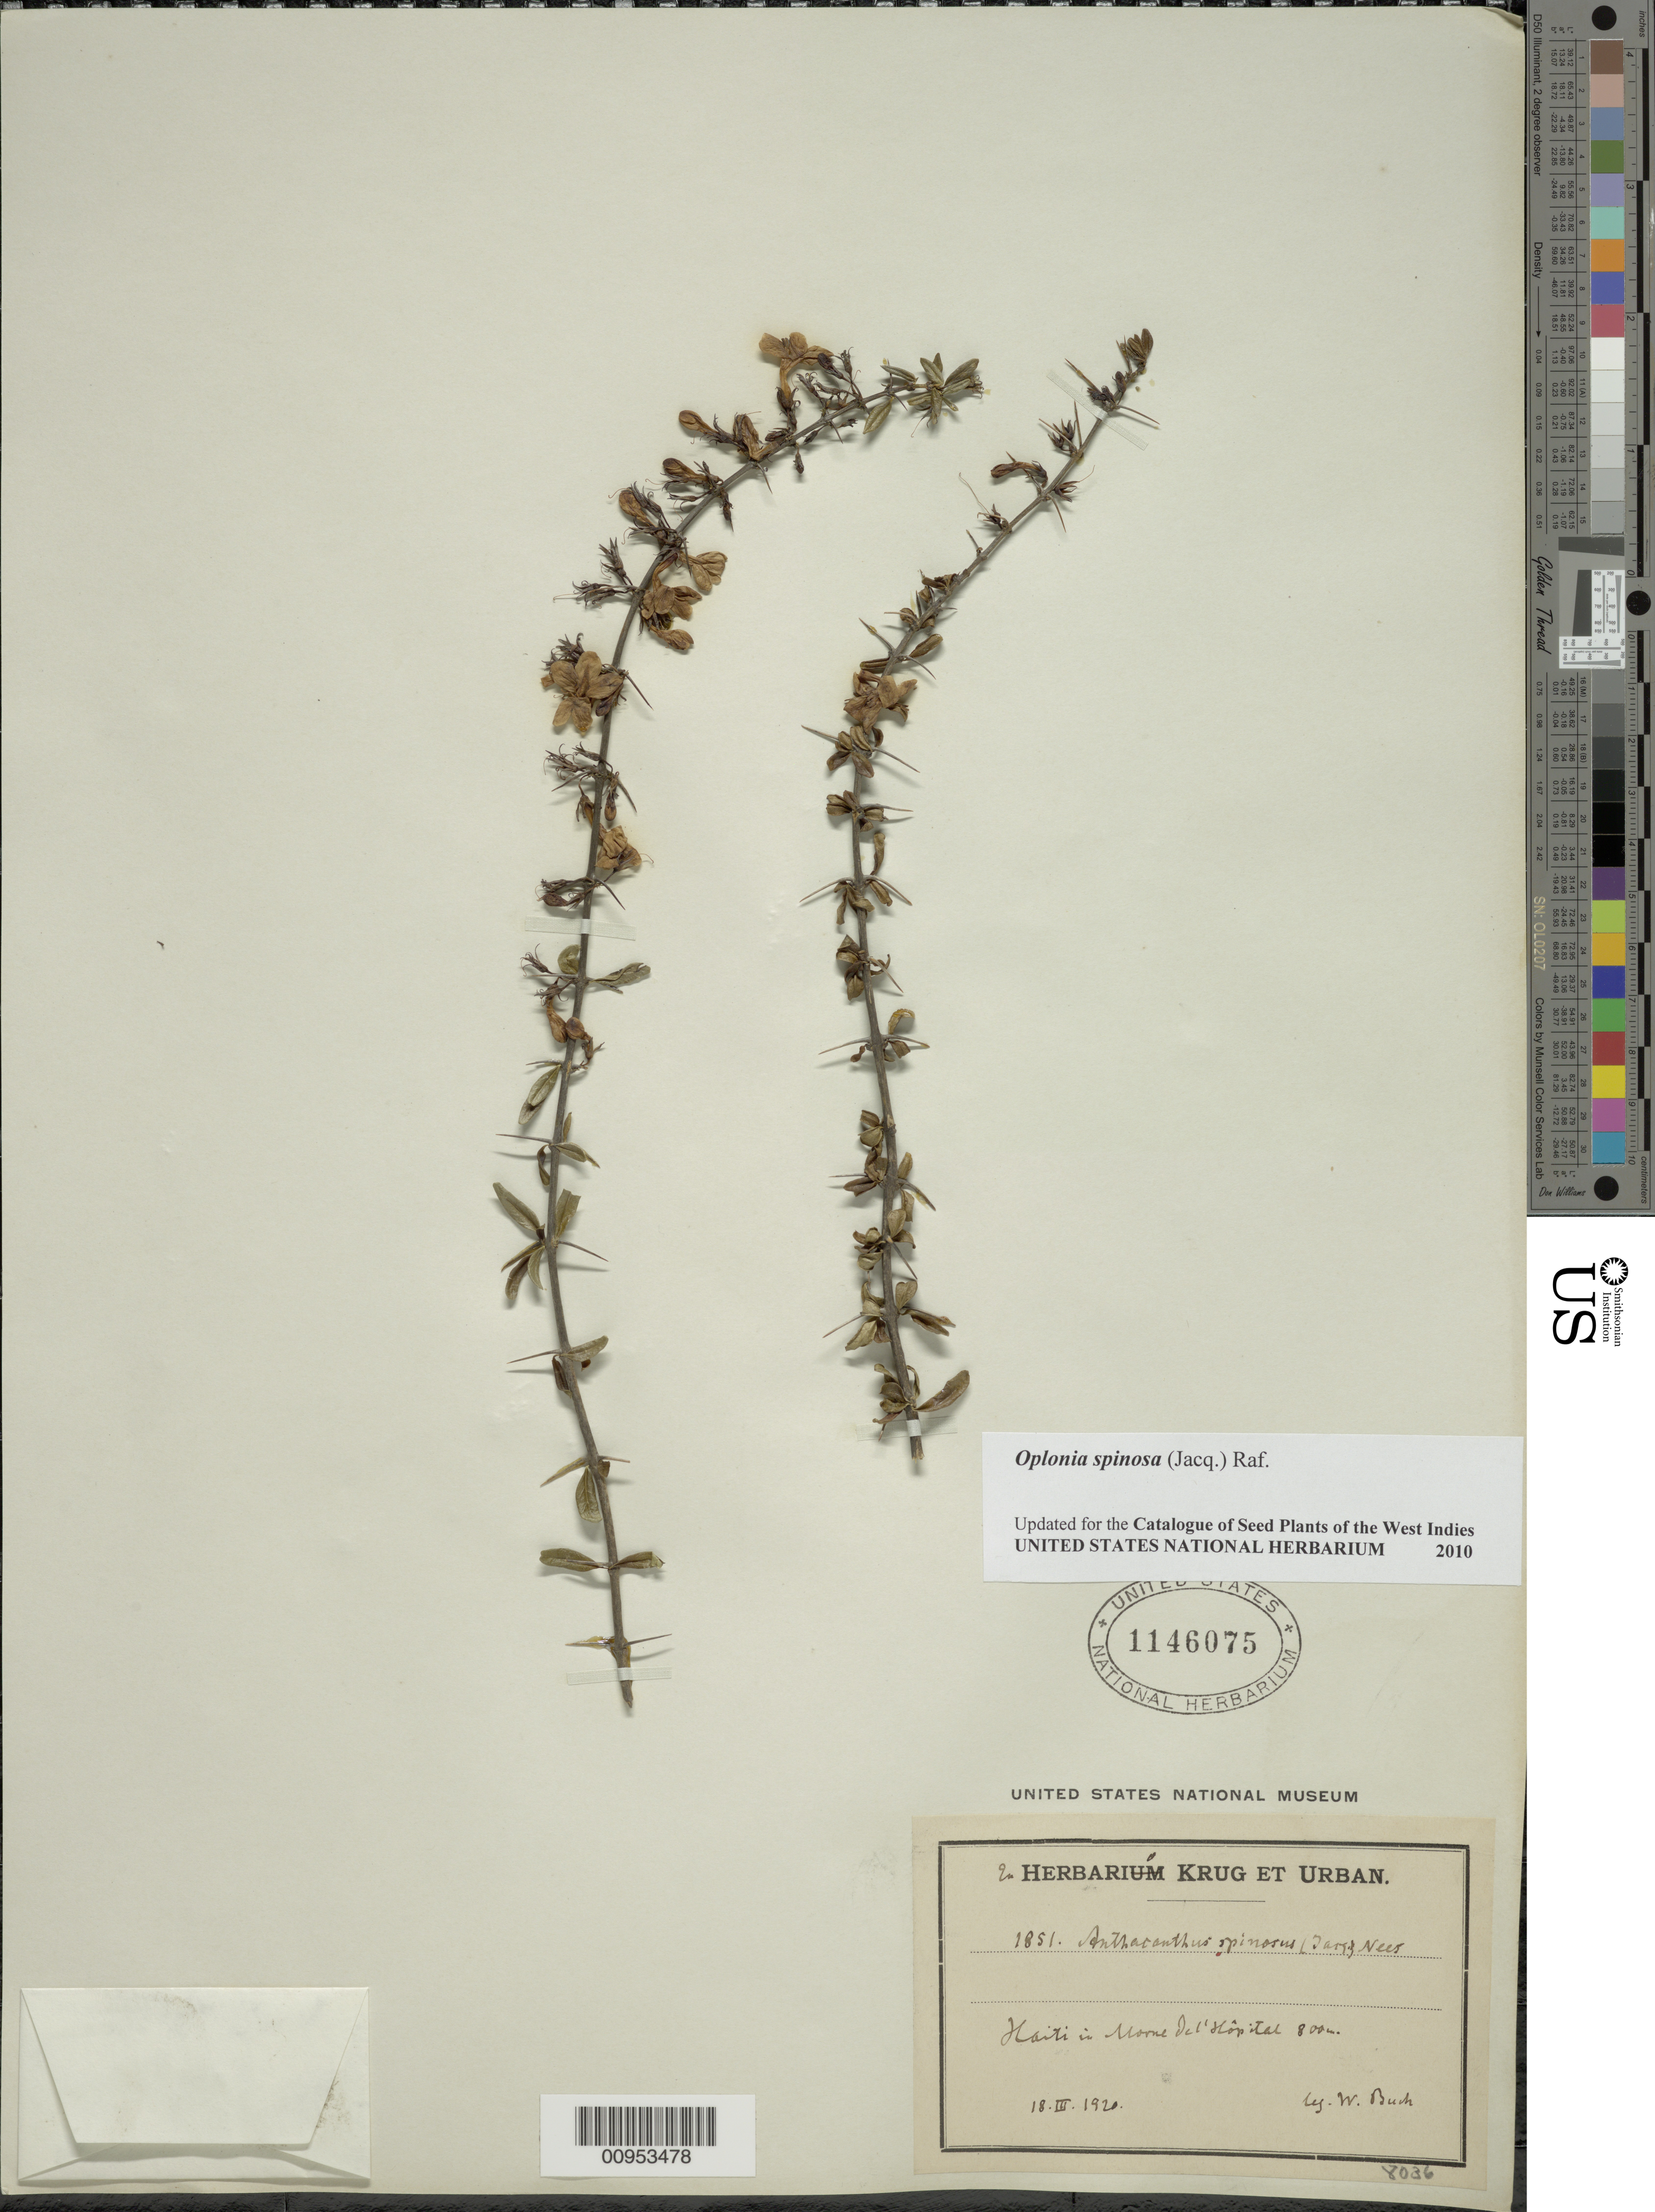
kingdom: Plantae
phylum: Tracheophyta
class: Magnoliopsida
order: Lamiales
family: Acanthaceae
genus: Oplonia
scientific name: Oplonia spinosa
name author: Raf.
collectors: W. Buch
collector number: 1851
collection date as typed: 18 Mar 1920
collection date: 1920-03-18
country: Haiti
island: Hispaniola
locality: Morne de l'Hôpital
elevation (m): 800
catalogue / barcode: US 1146075